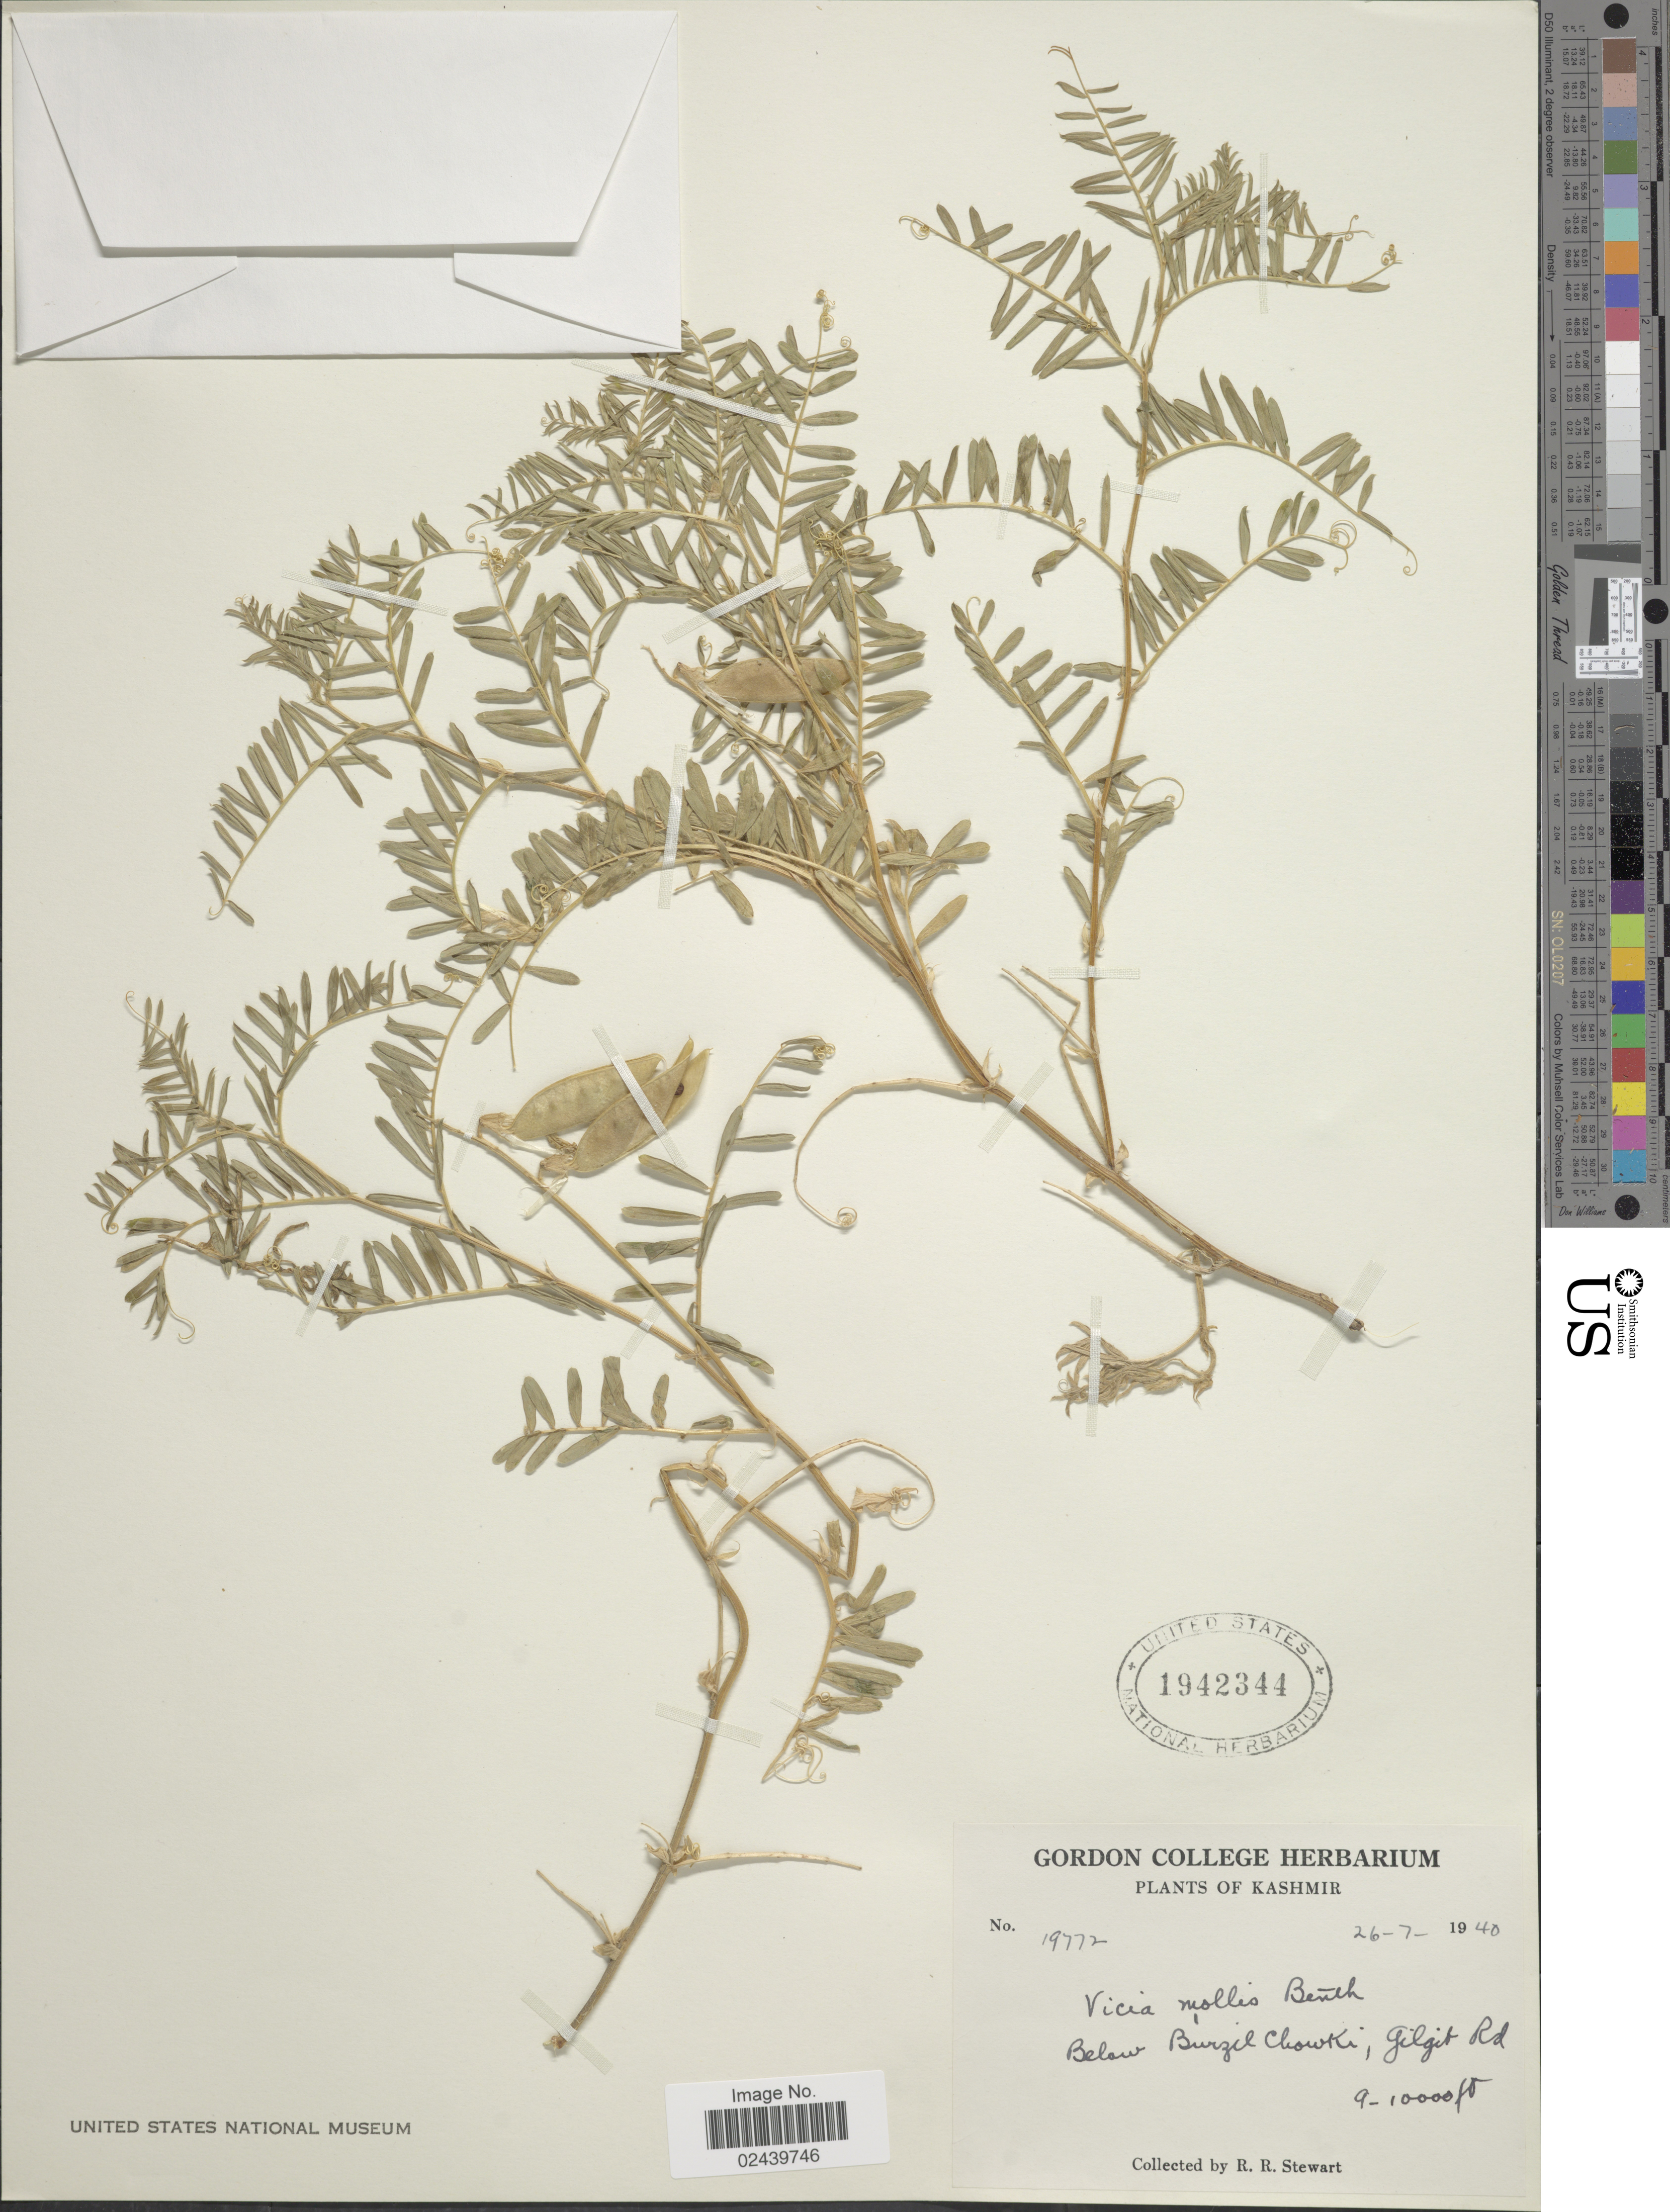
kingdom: Plantae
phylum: Tracheophyta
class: Magnoliopsida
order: Fabales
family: Fabaceae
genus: Vicia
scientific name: Vicia mollis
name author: Boiss.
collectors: R. R. Stewart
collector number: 19772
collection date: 1940-07-26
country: Pakistan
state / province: Gilgit-Baltistan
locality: Kashmir. Below Burzil Chowki, Gilgit Rd.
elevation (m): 2743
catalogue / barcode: US 1942344